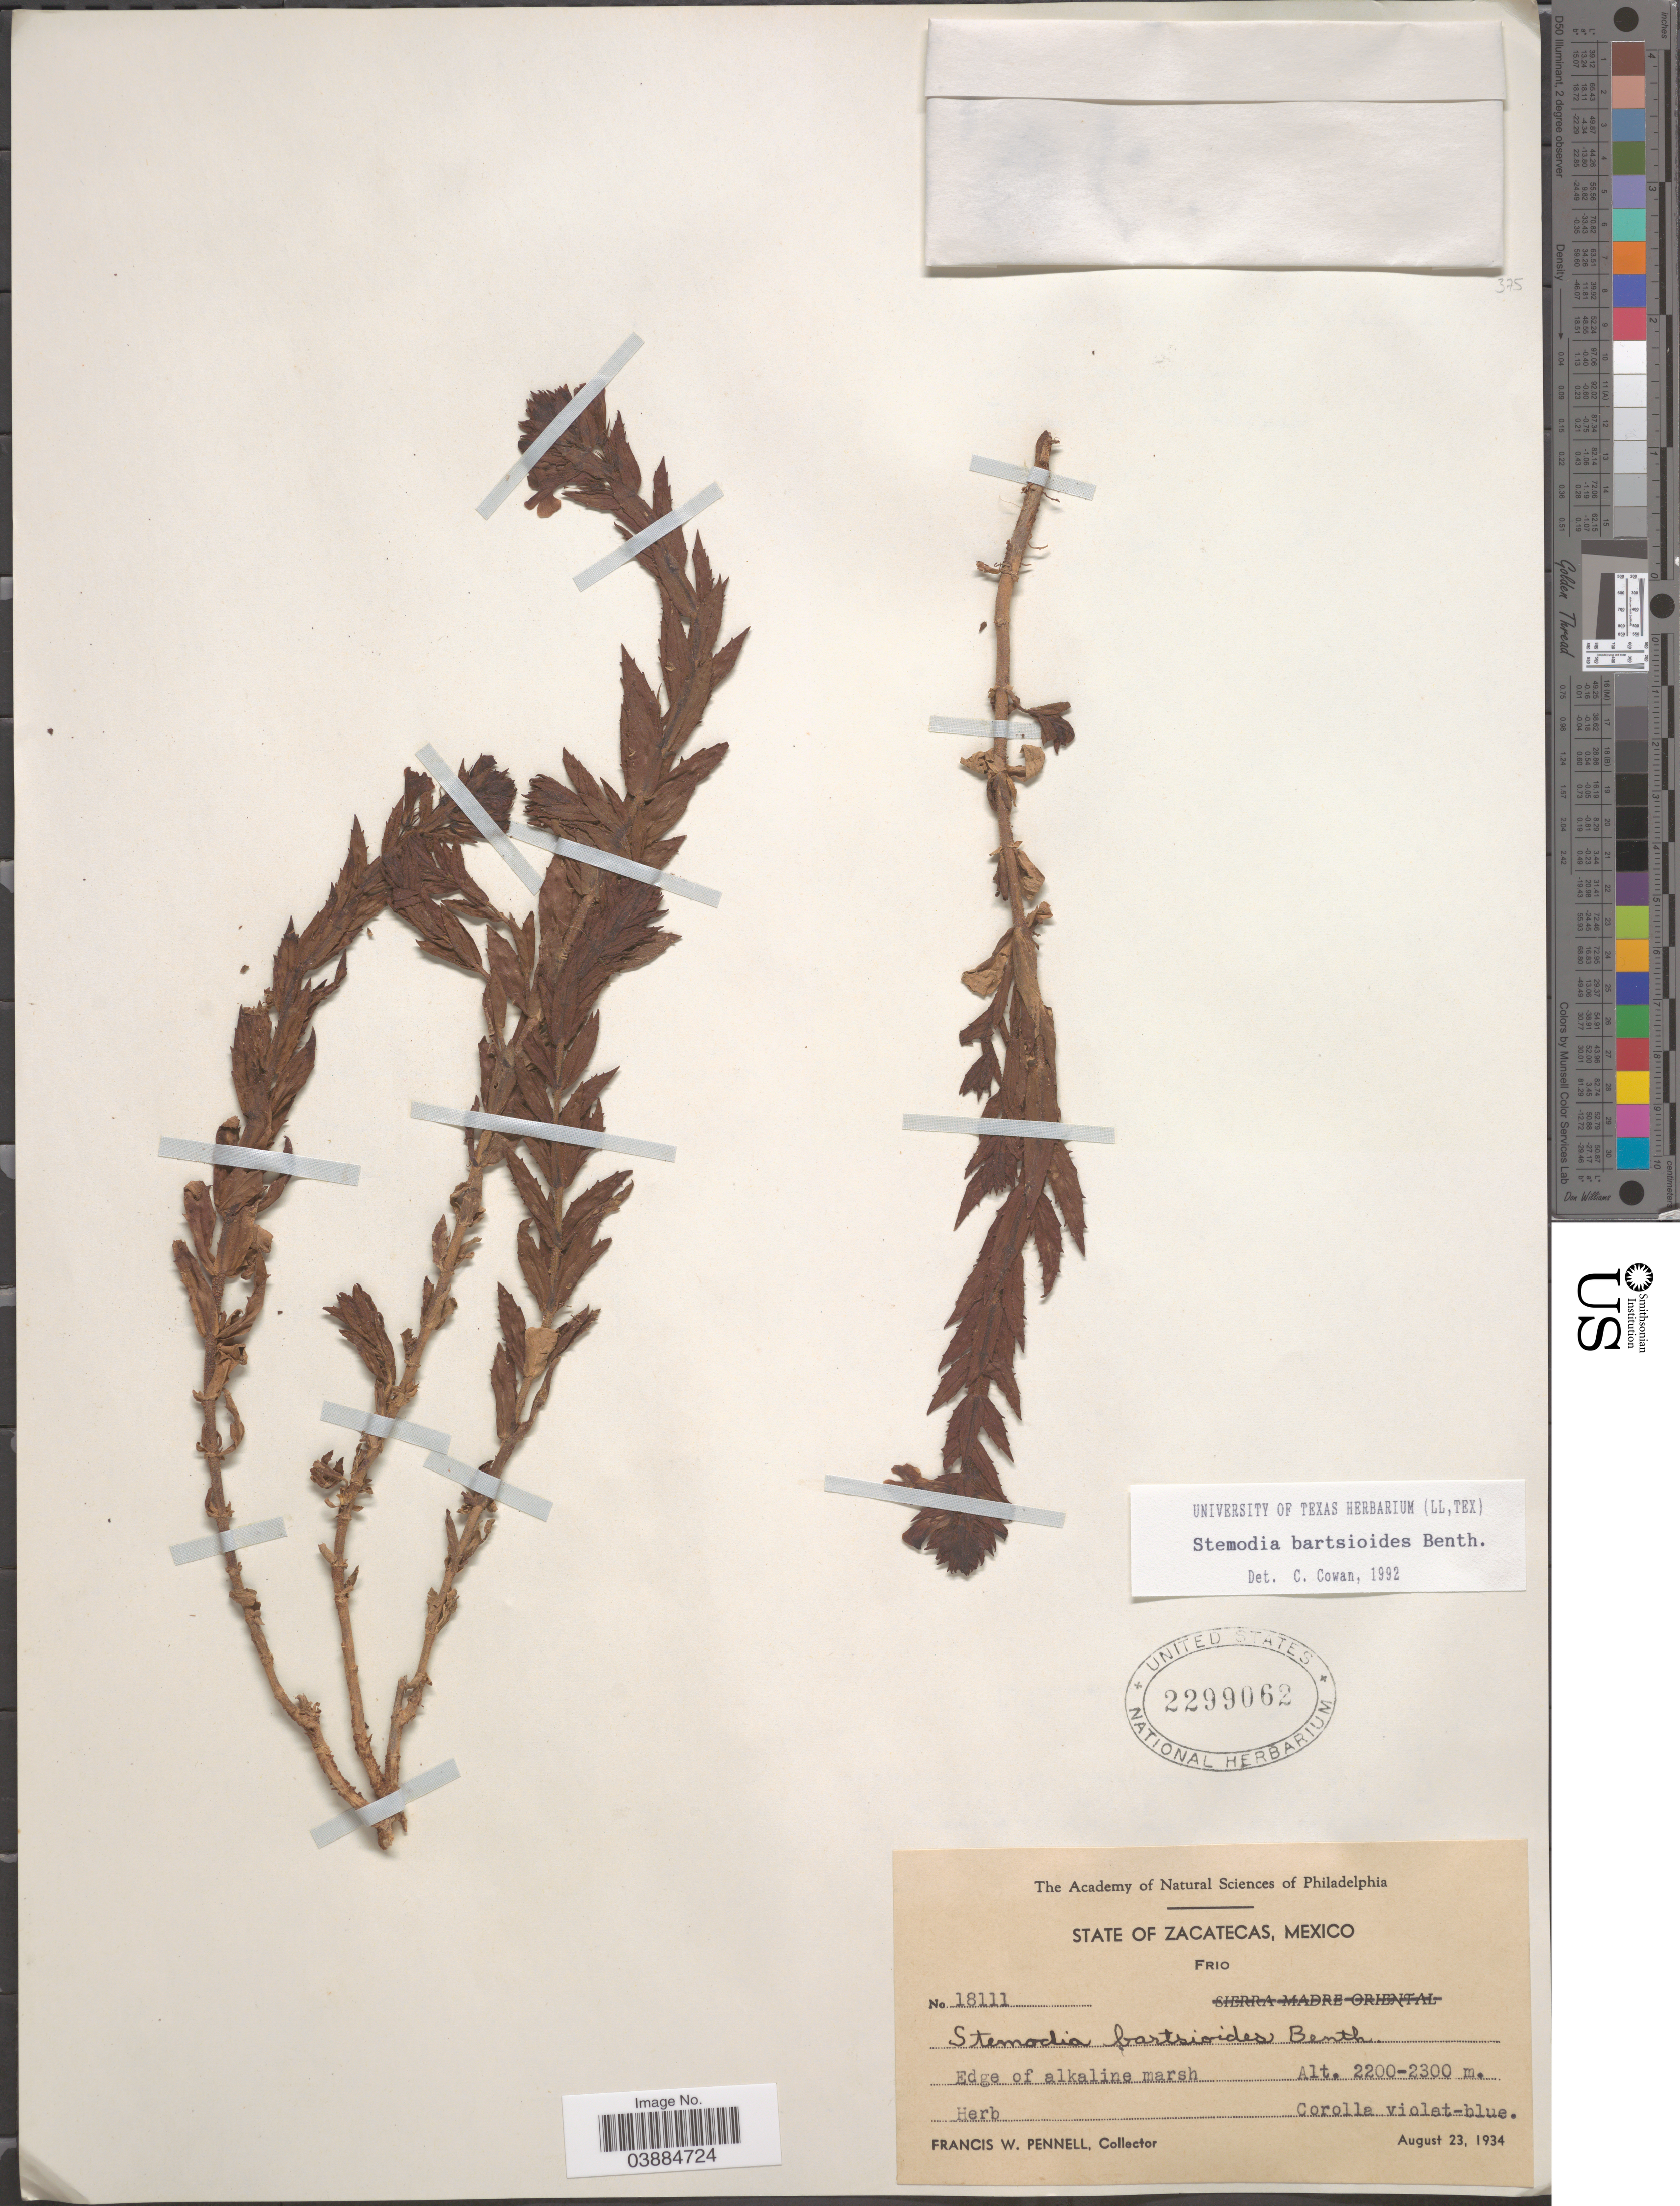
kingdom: Plantae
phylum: Tracheophyta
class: Magnoliopsida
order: Lamiales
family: Plantaginaceae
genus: Stemodia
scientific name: Stemodia bartsioides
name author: Benth.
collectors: F. W. Pennell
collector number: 18111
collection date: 1934-08-23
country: Mexico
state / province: Zacatecas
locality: Frio. Edge of alkaline marsh.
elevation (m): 2200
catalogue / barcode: US 2299062